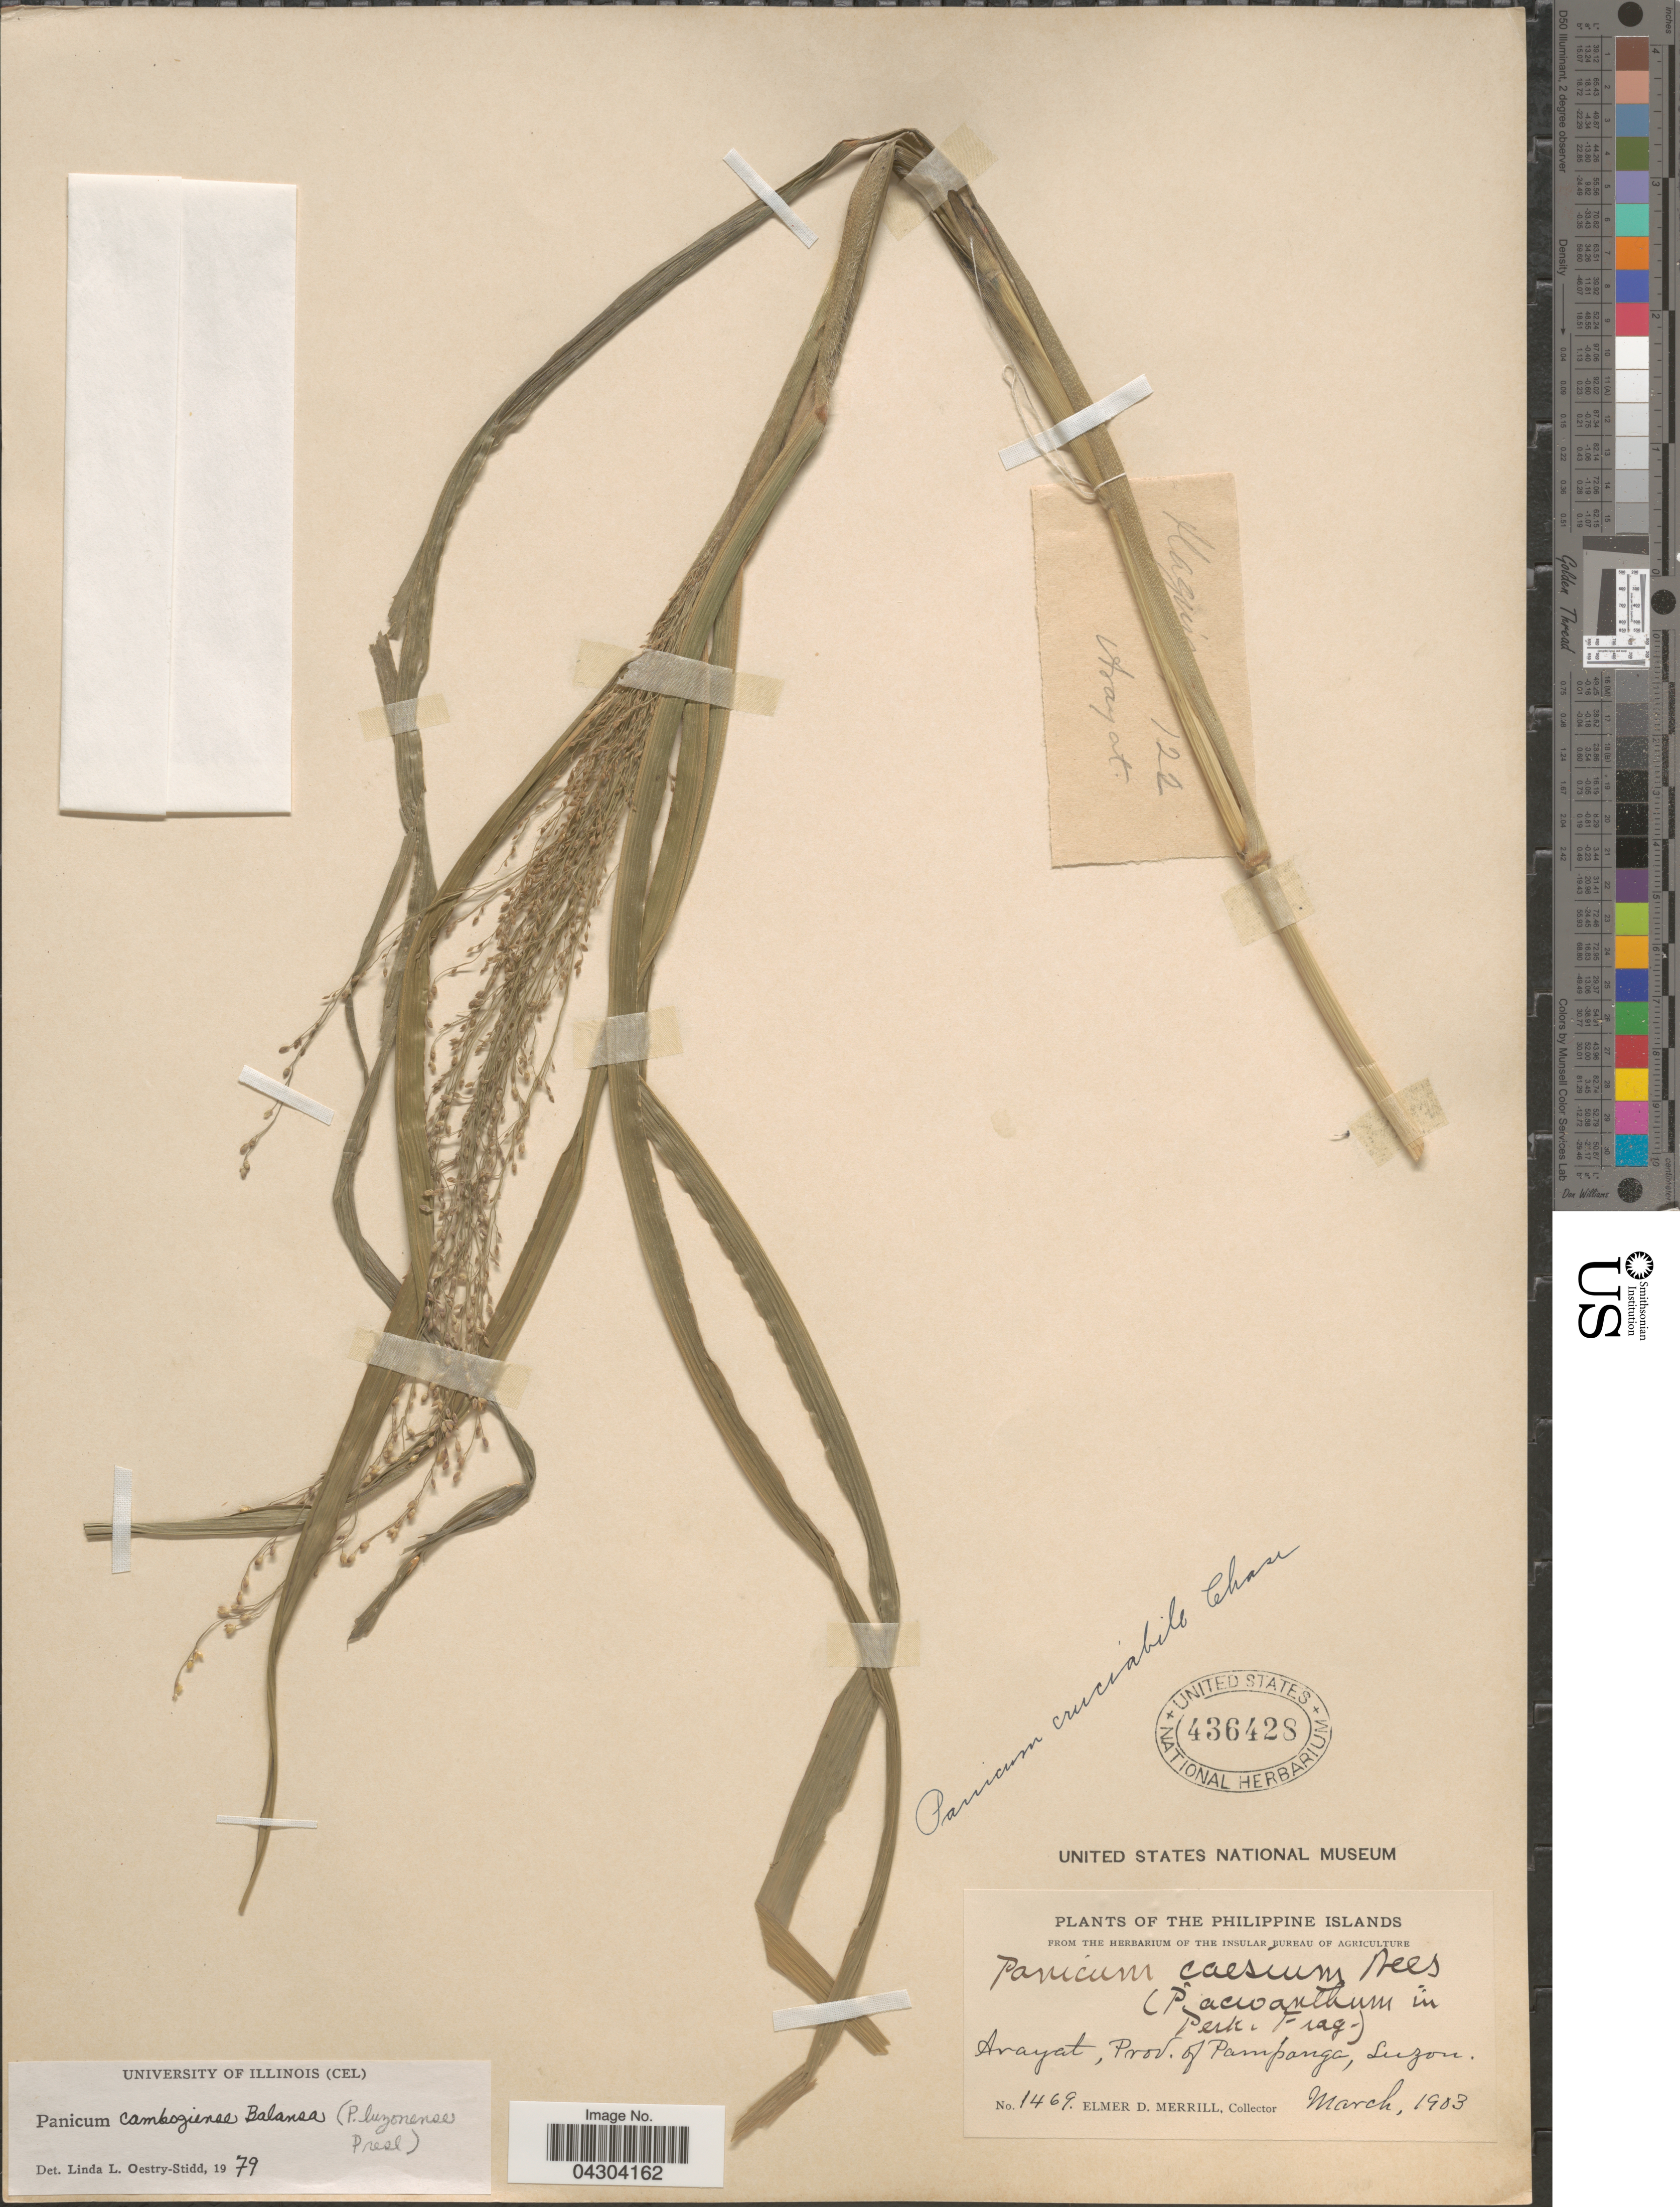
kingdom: Plantae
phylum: Tracheophyta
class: Liliopsida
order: Poales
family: Poaceae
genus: Panicum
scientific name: Panicum luzonense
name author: J. Presl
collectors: E. D. Merrill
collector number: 1469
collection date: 1903-03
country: Philippines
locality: The Philippine Islands. Arayat, Prov. of Pampanga, Luzon.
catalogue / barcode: US 436428